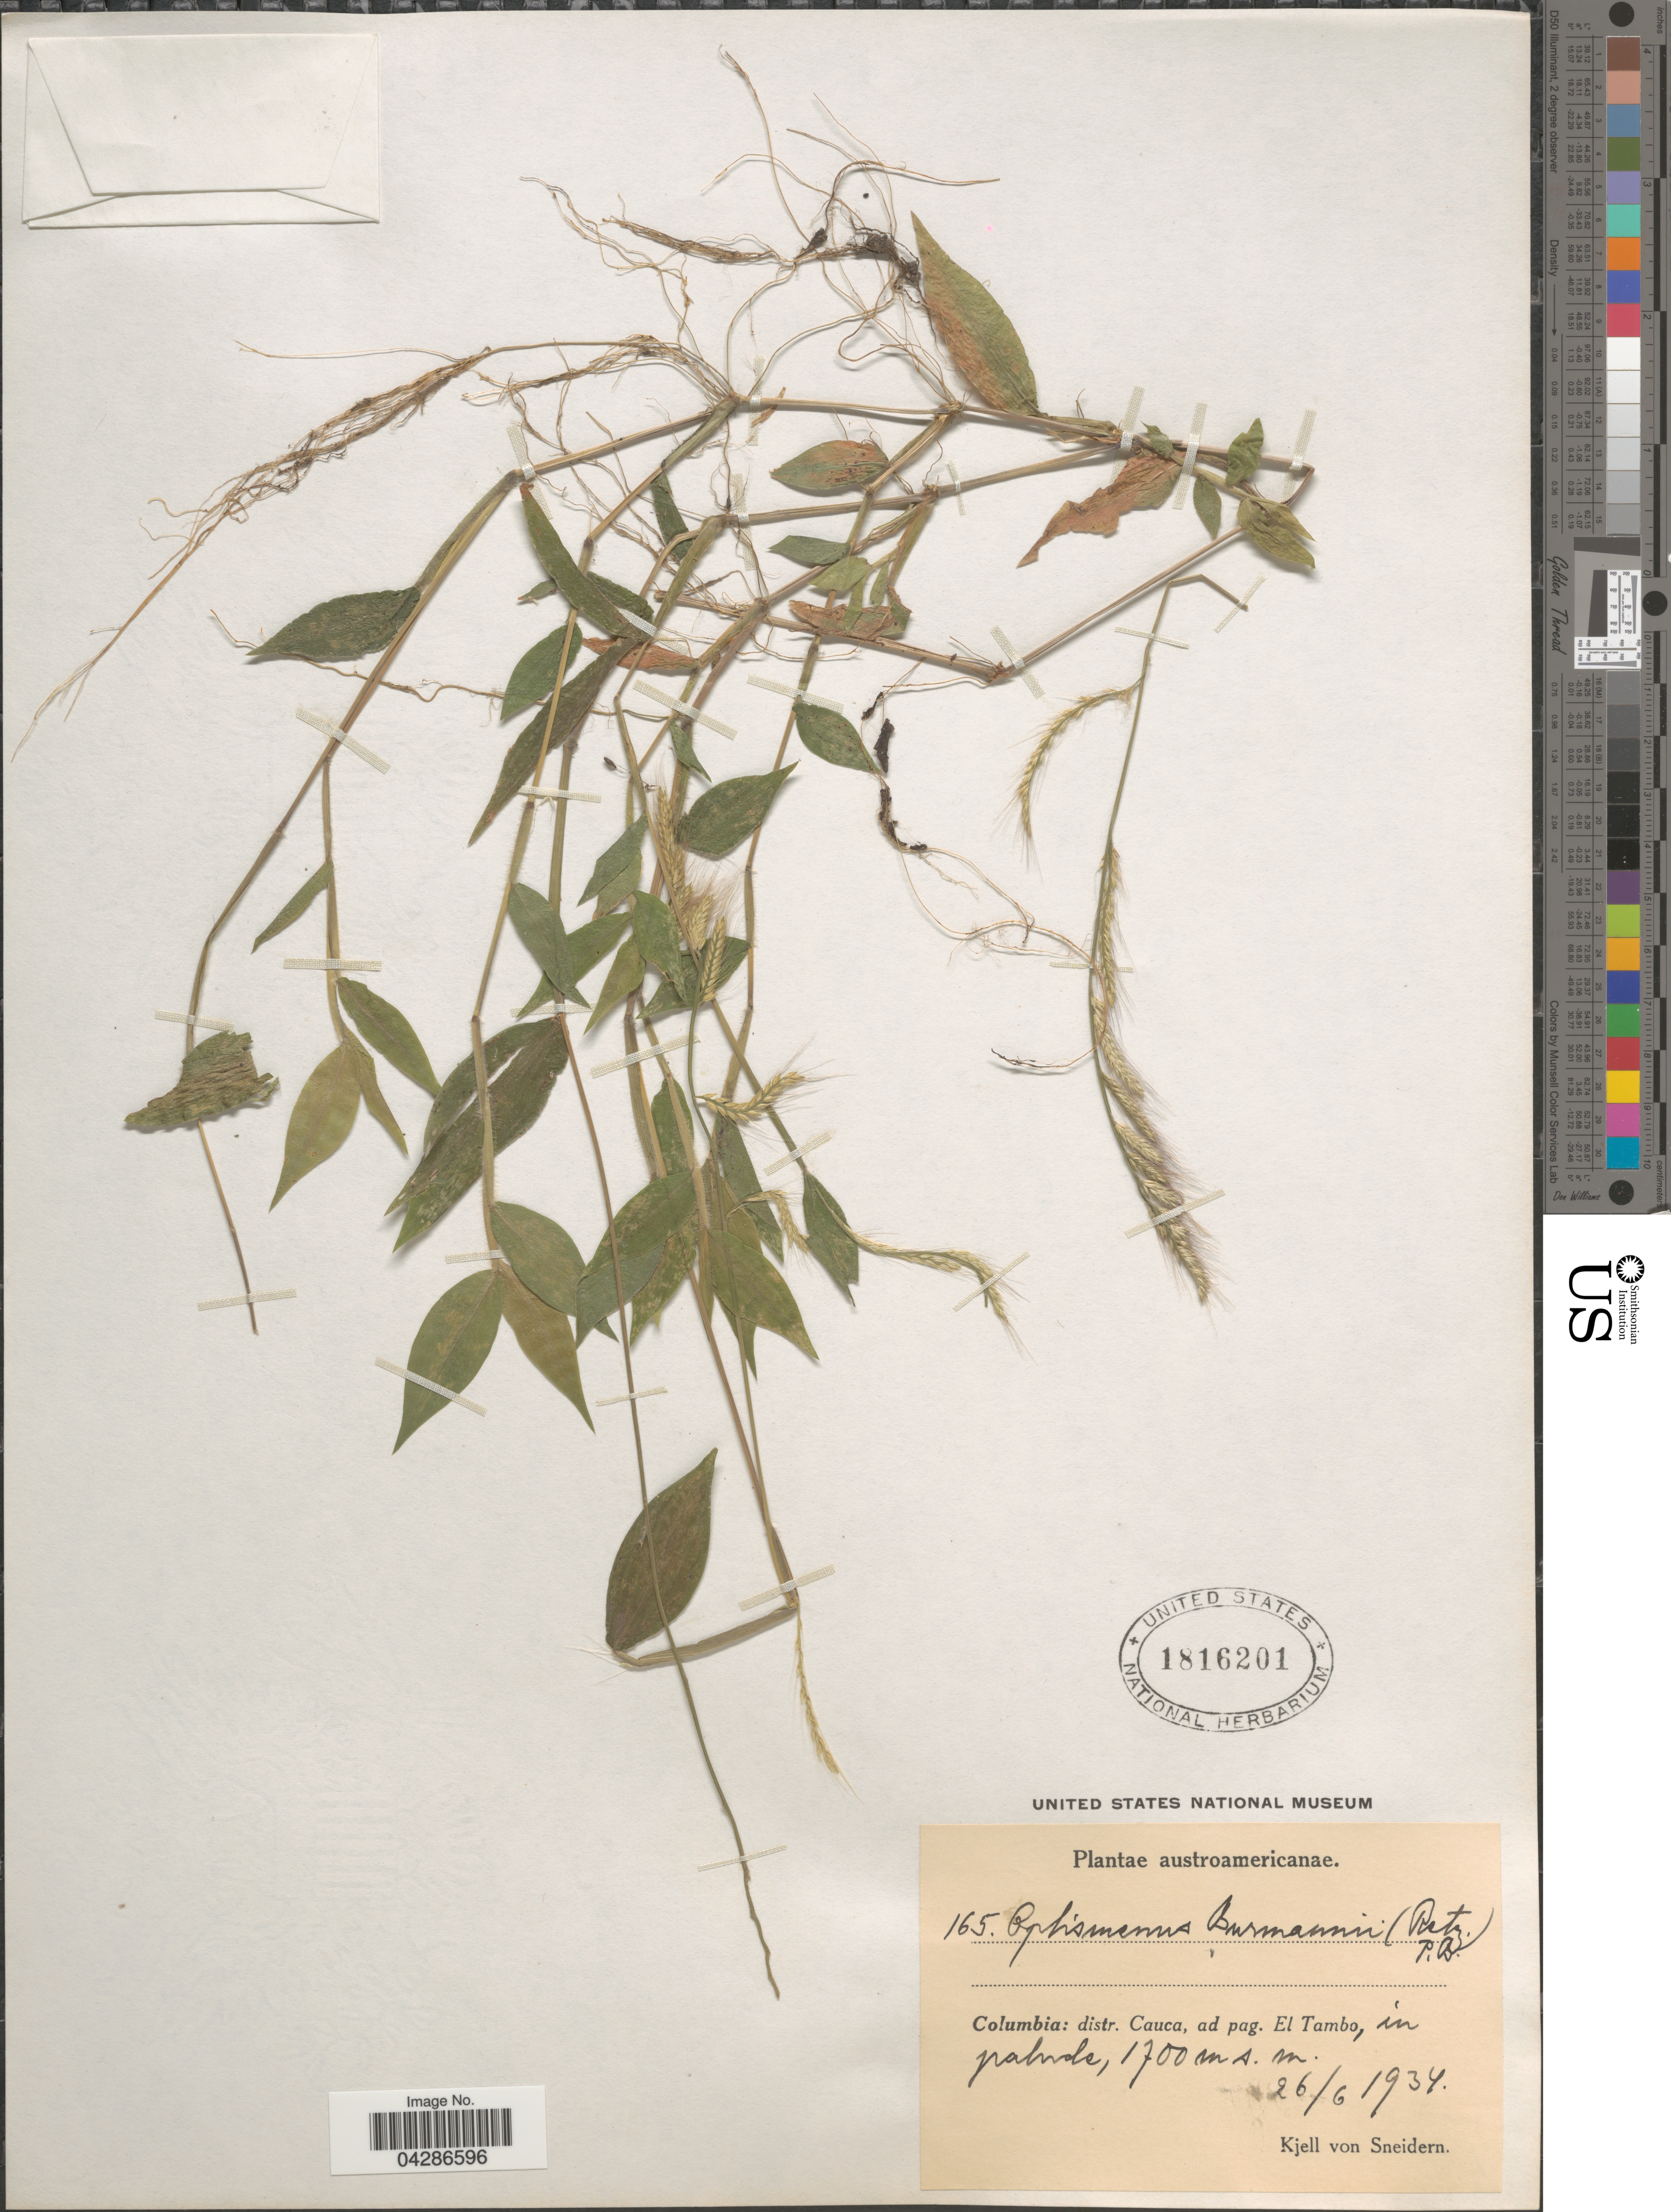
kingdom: Plantae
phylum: Tracheophyta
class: Liliopsida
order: Poales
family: Poaceae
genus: Oplismenus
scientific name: Oplismenus burmannii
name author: (Retz.) P. Beauv.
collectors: K. von Sneidern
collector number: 165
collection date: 1934-06-26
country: Colombia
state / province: Cauca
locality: Austroamericanae. Distr. Cauca, ad pag. El Tambo.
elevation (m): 1700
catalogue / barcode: US 1816201